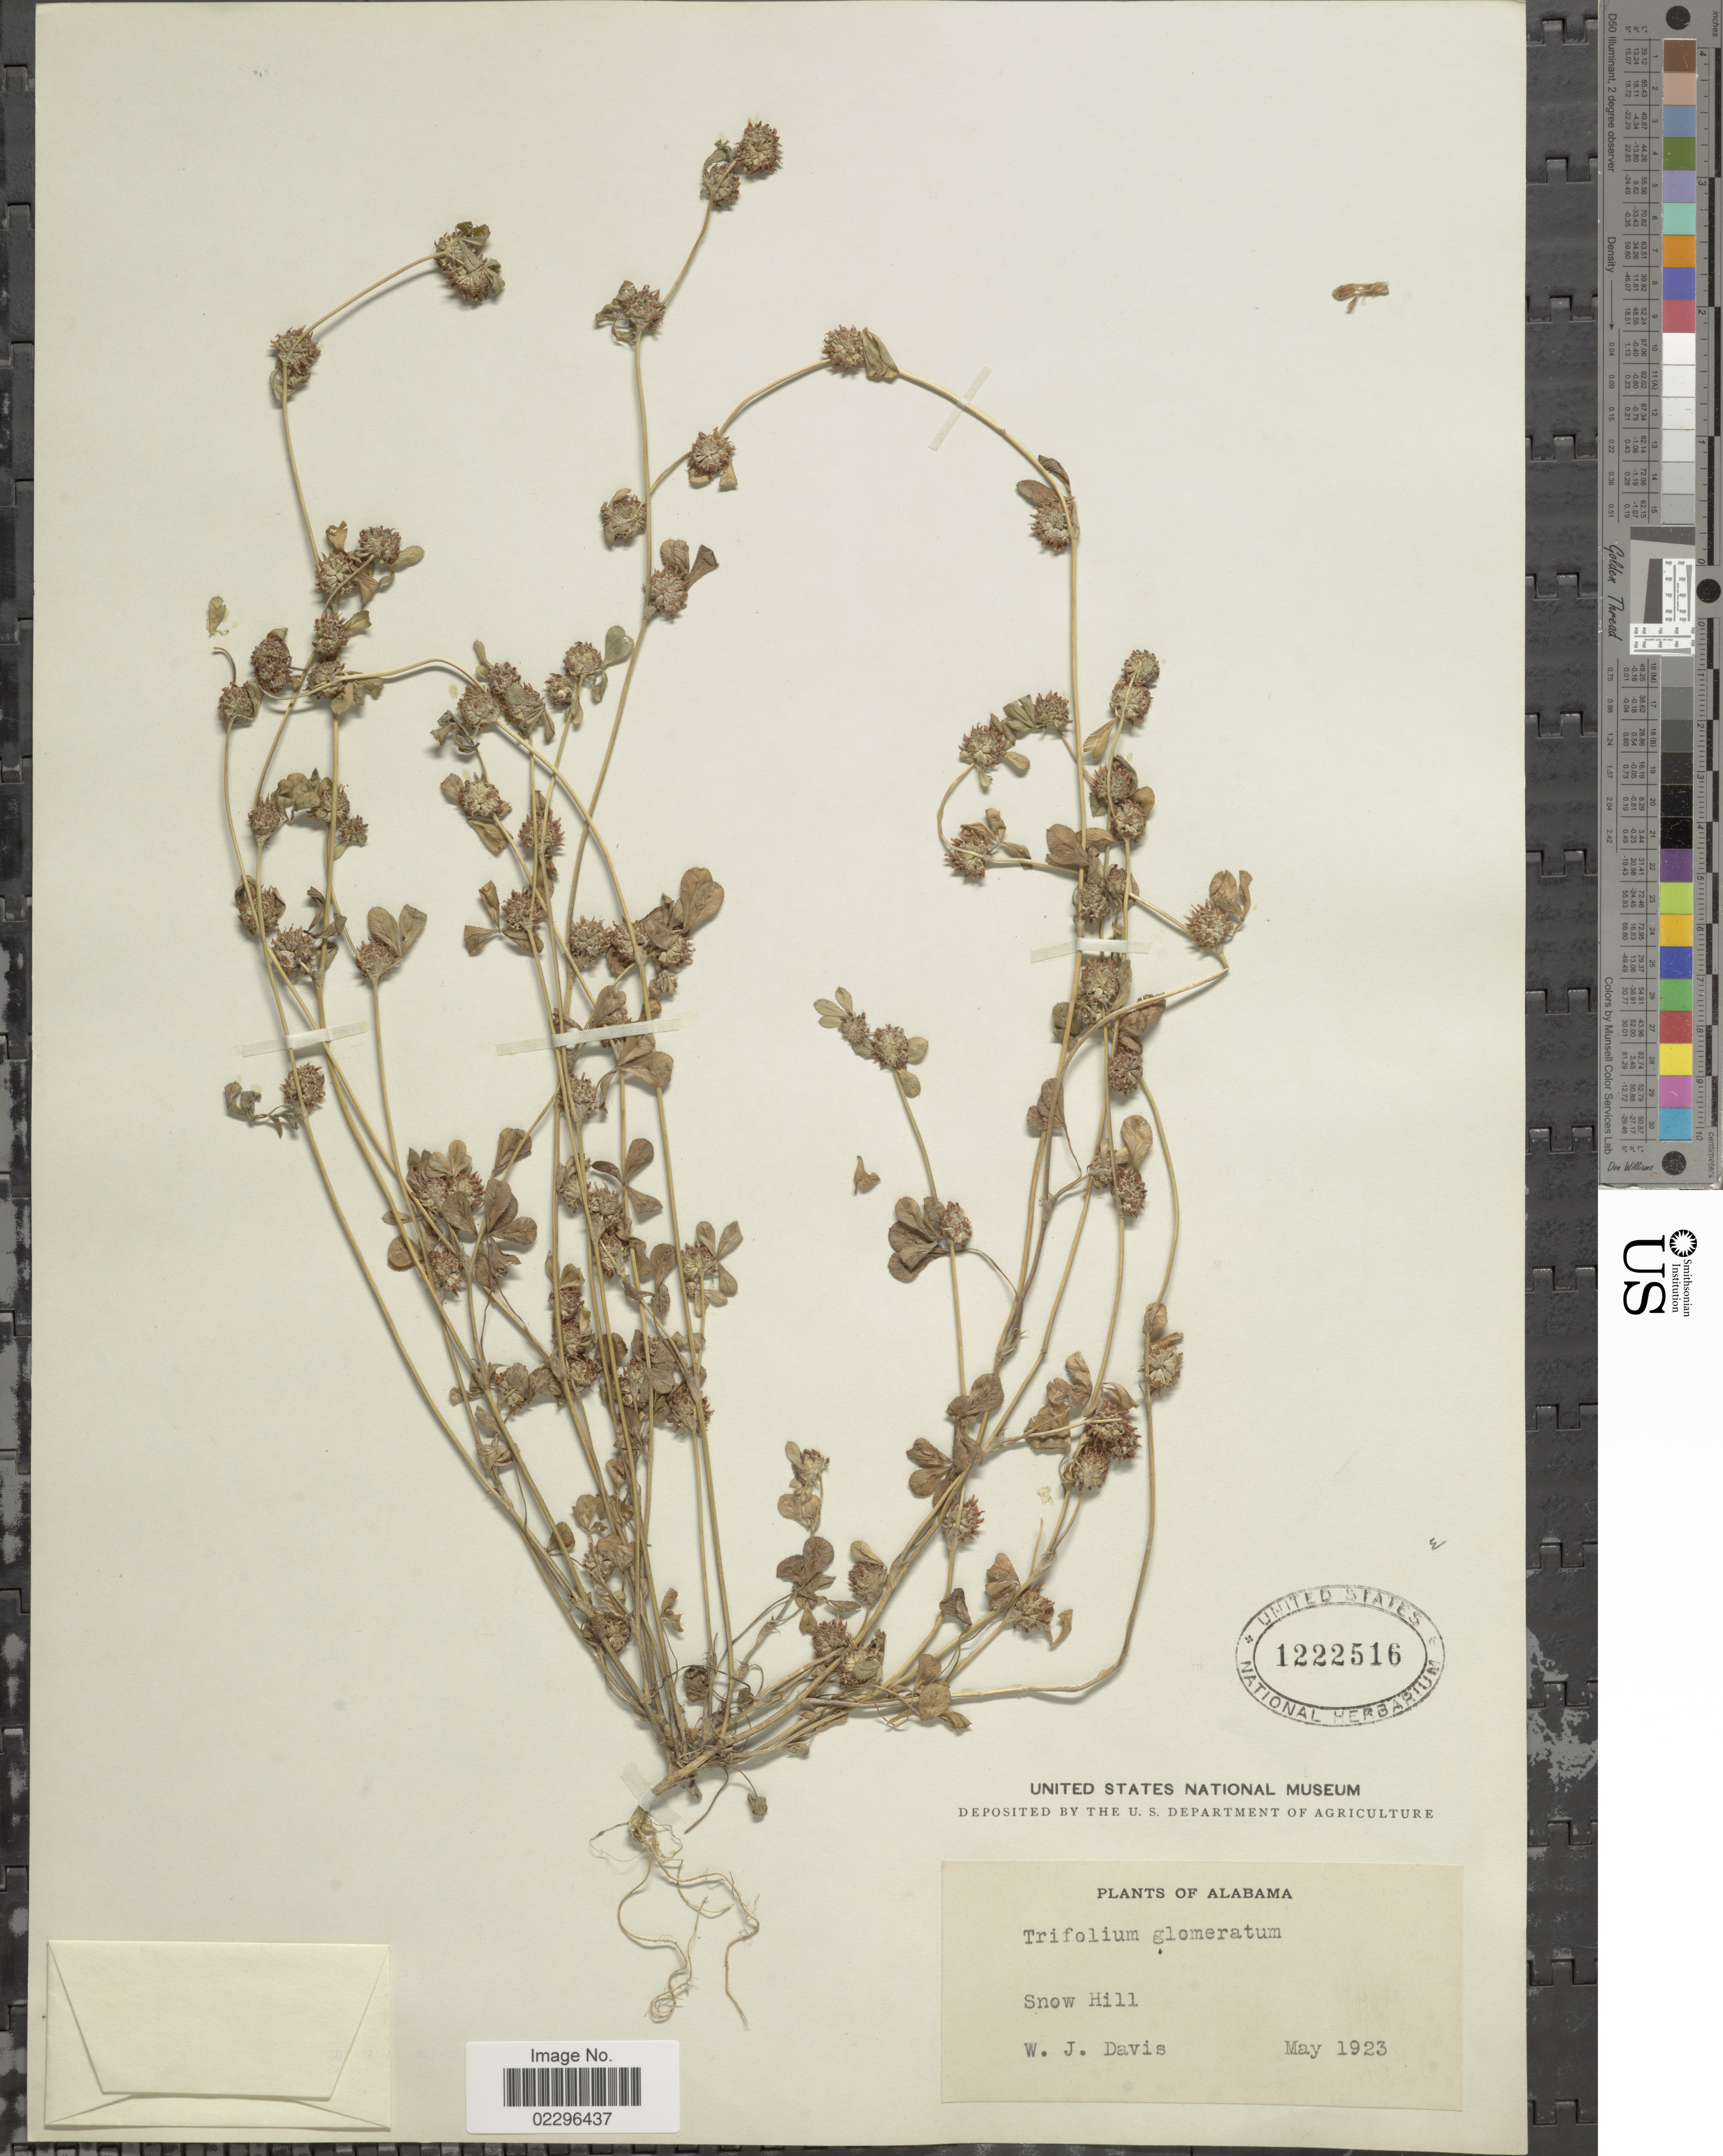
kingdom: Plantae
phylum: Tracheophyta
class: Magnoliopsida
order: Fabales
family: Fabaceae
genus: Trifolium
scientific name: Trifolium glomeratum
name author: L.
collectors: W. Davis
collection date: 1923-05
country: United States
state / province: Alabama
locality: Snow Hill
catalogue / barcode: US 1222516